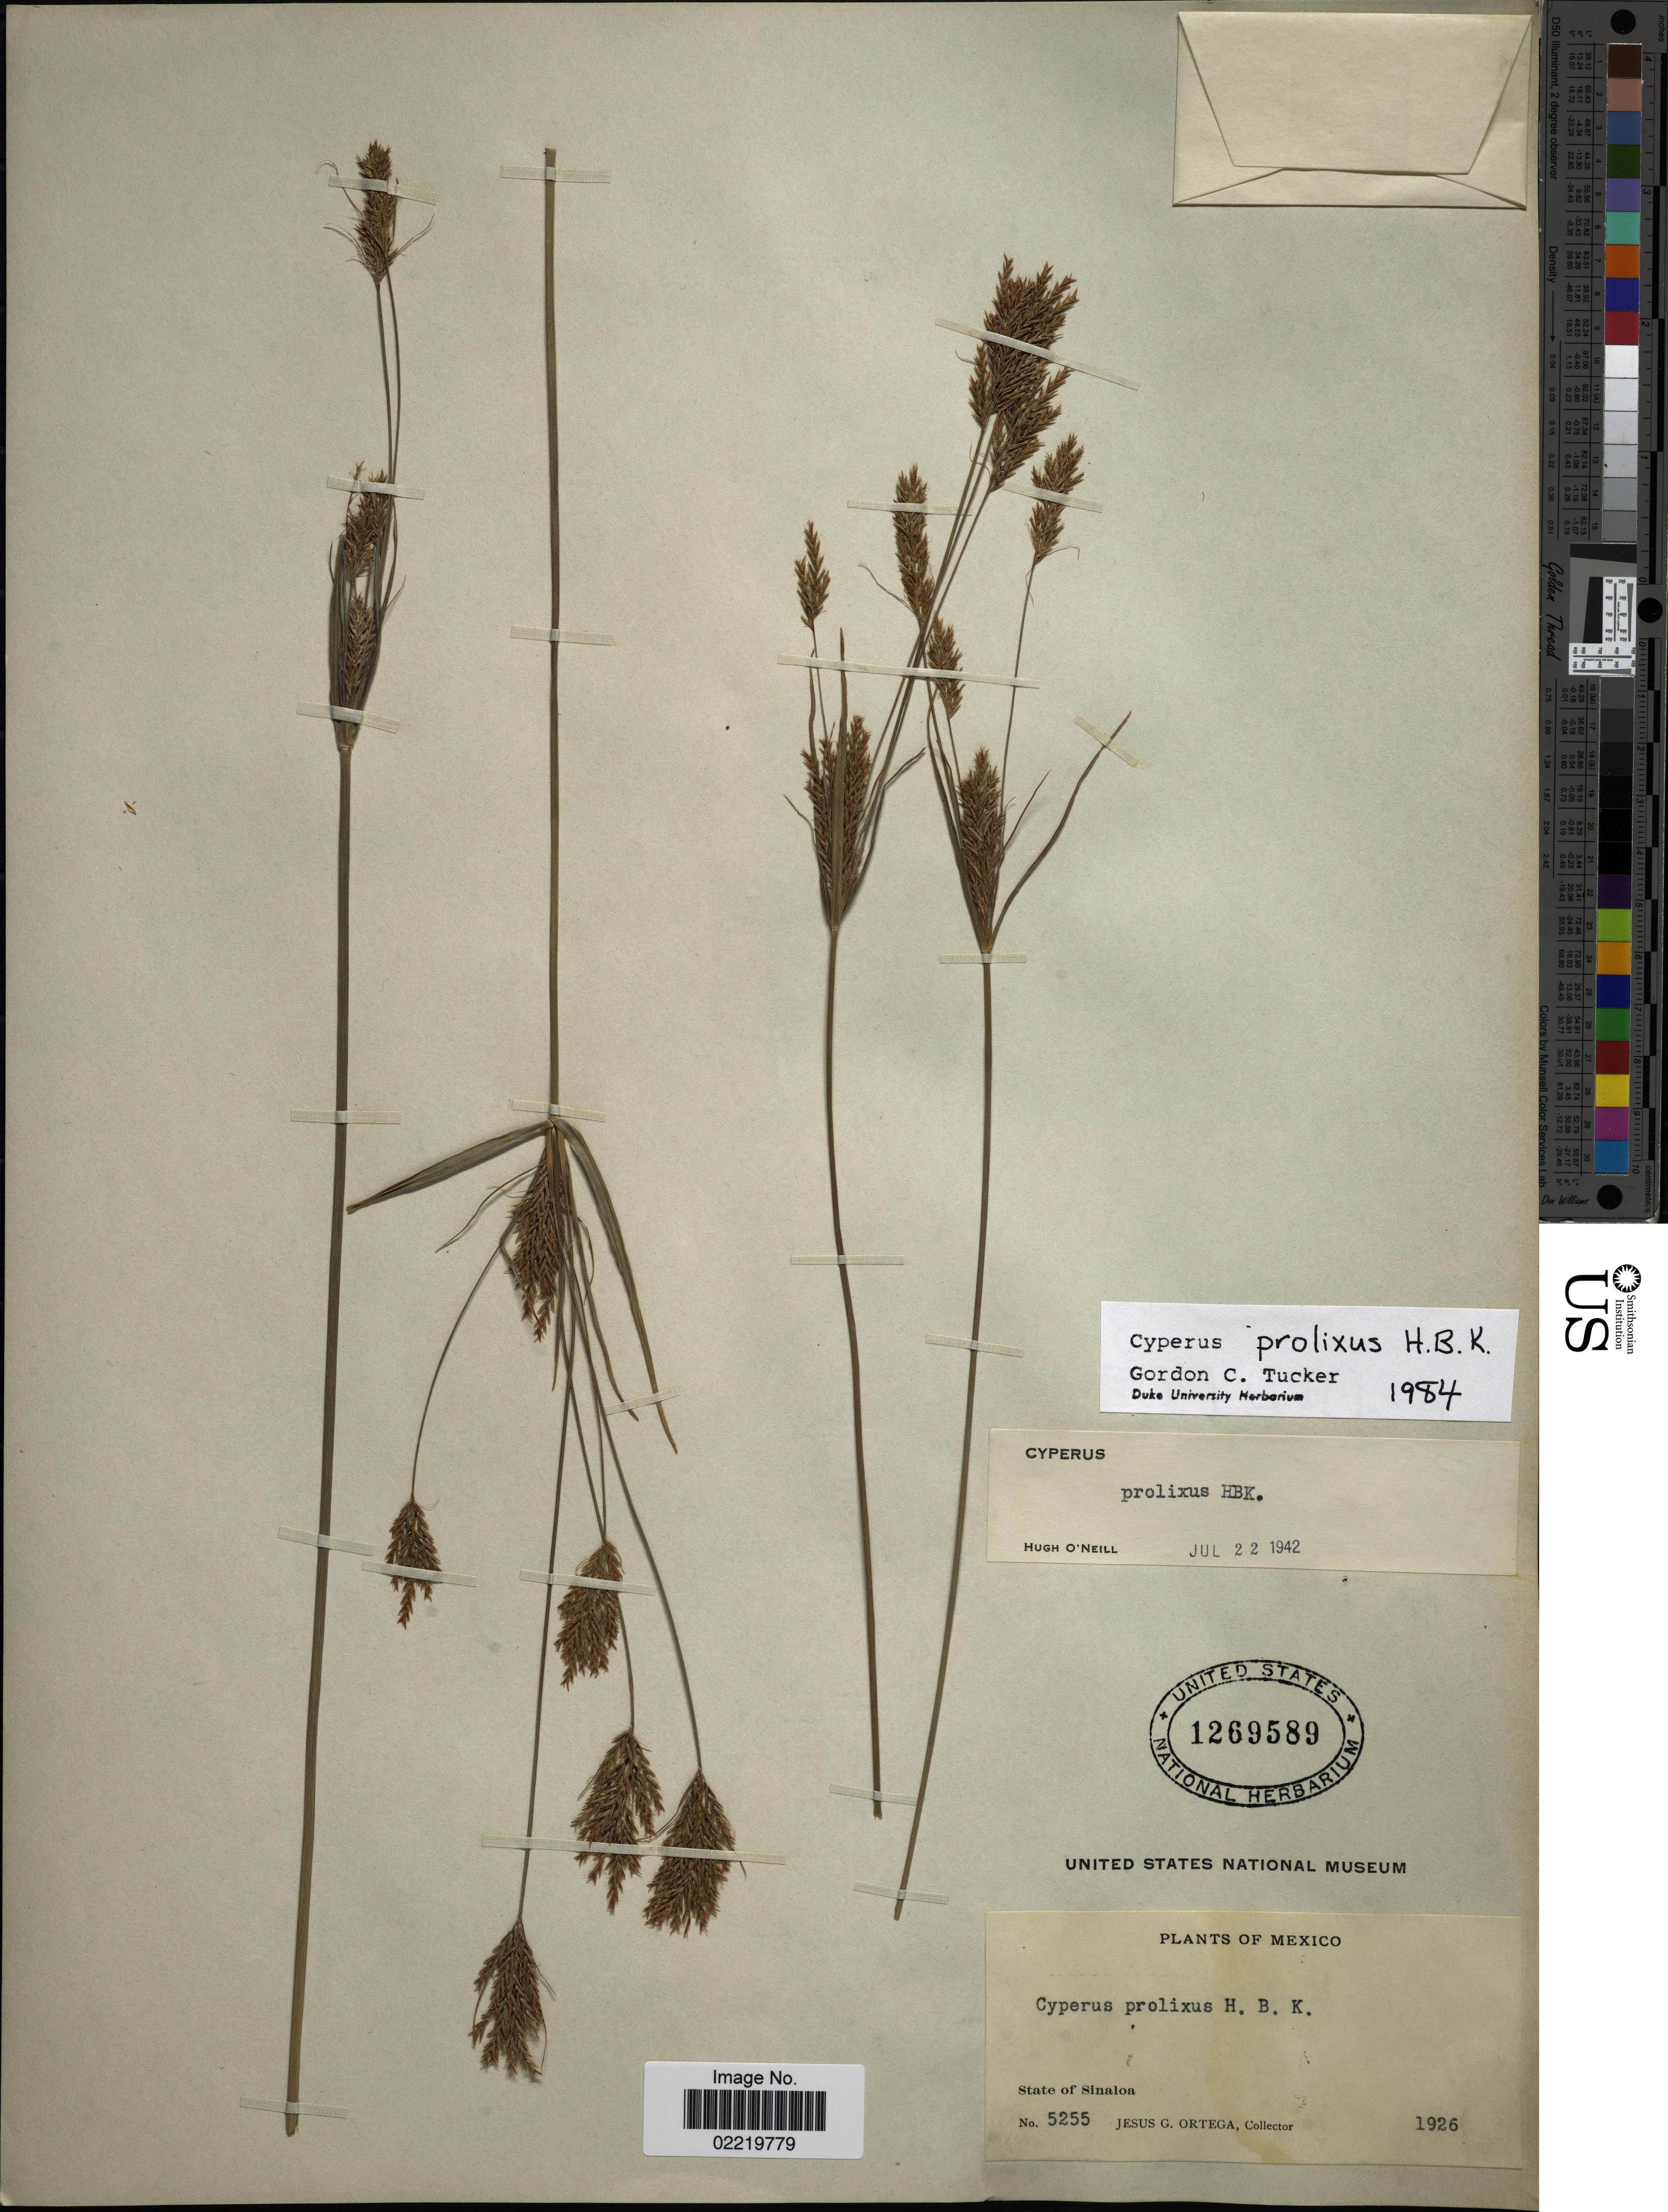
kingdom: Plantae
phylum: Tracheophyta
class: Liliopsida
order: Poales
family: Cyperaceae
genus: Cyperus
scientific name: Cyperus prolixus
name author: Kunth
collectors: J. Ortega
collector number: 5255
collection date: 1926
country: Mexico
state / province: Sinaloa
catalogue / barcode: US 1269589